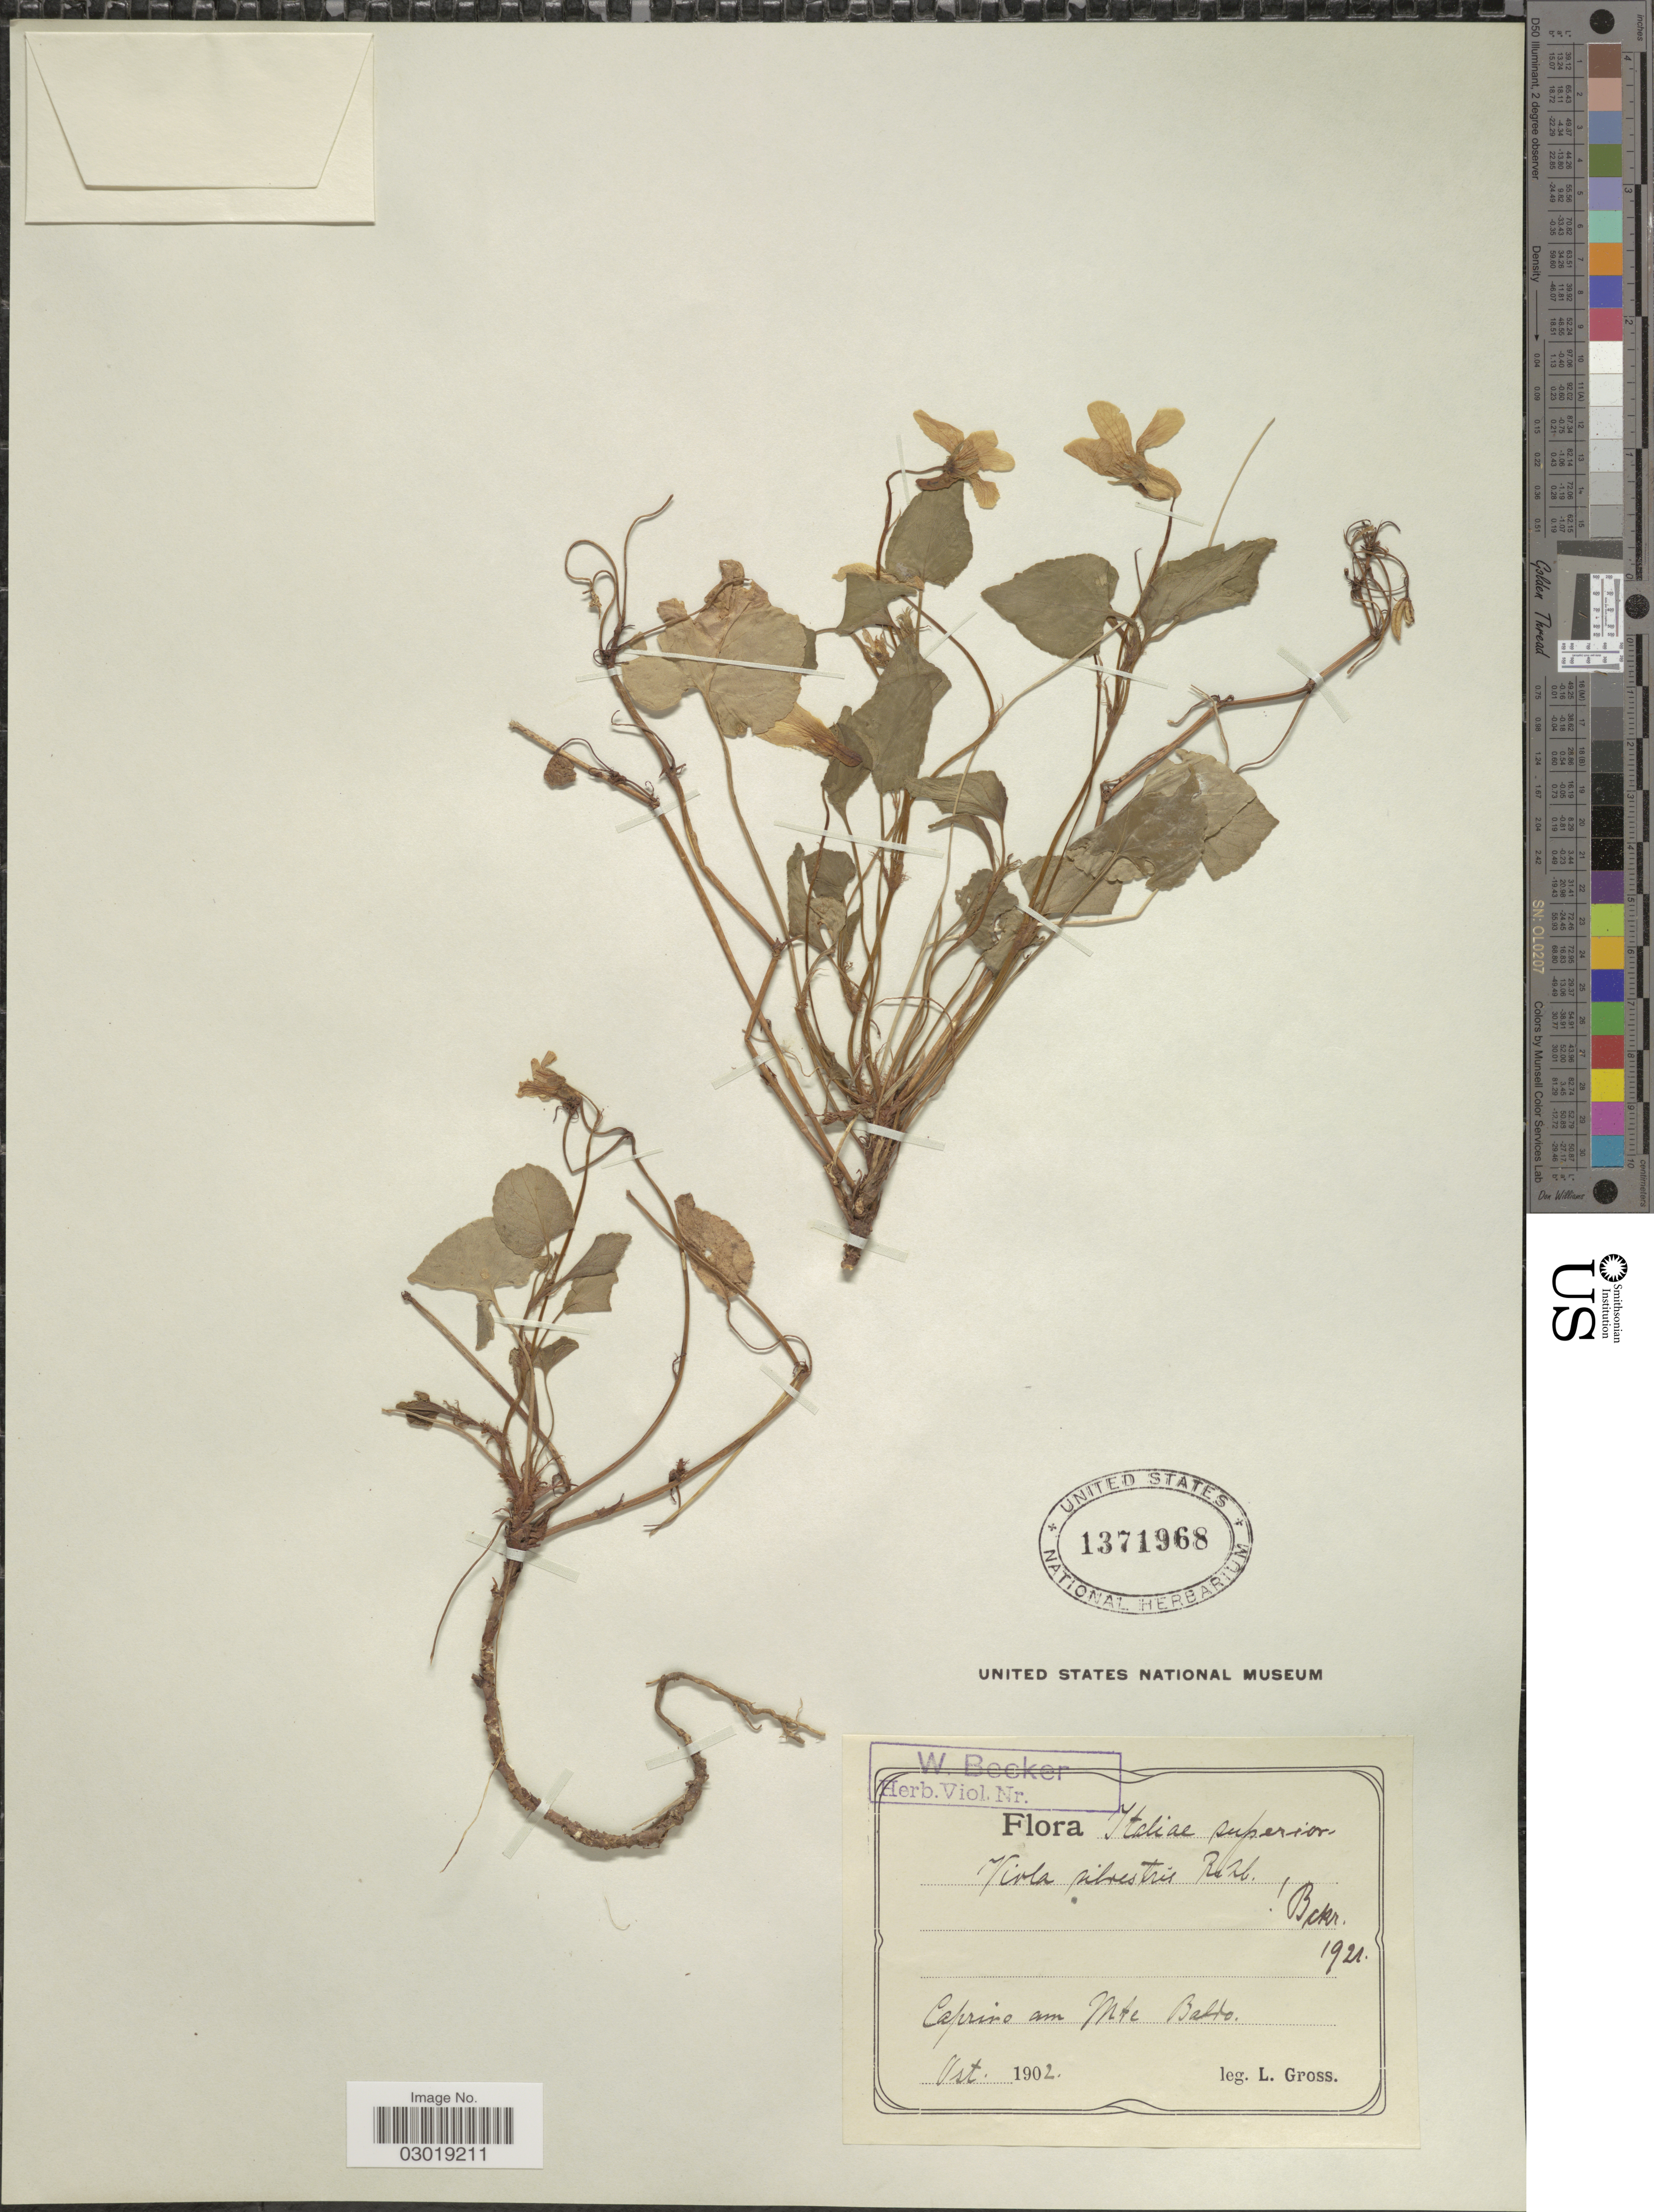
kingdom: Plantae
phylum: Tracheophyta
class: Magnoliopsida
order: Malpighiales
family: Violaceae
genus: Viola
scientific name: Viola sylvestris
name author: Lam.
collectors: L. Gross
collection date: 1902-10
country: Italy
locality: Italiae superior, Caprino am Mte Balto.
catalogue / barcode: US 1371968